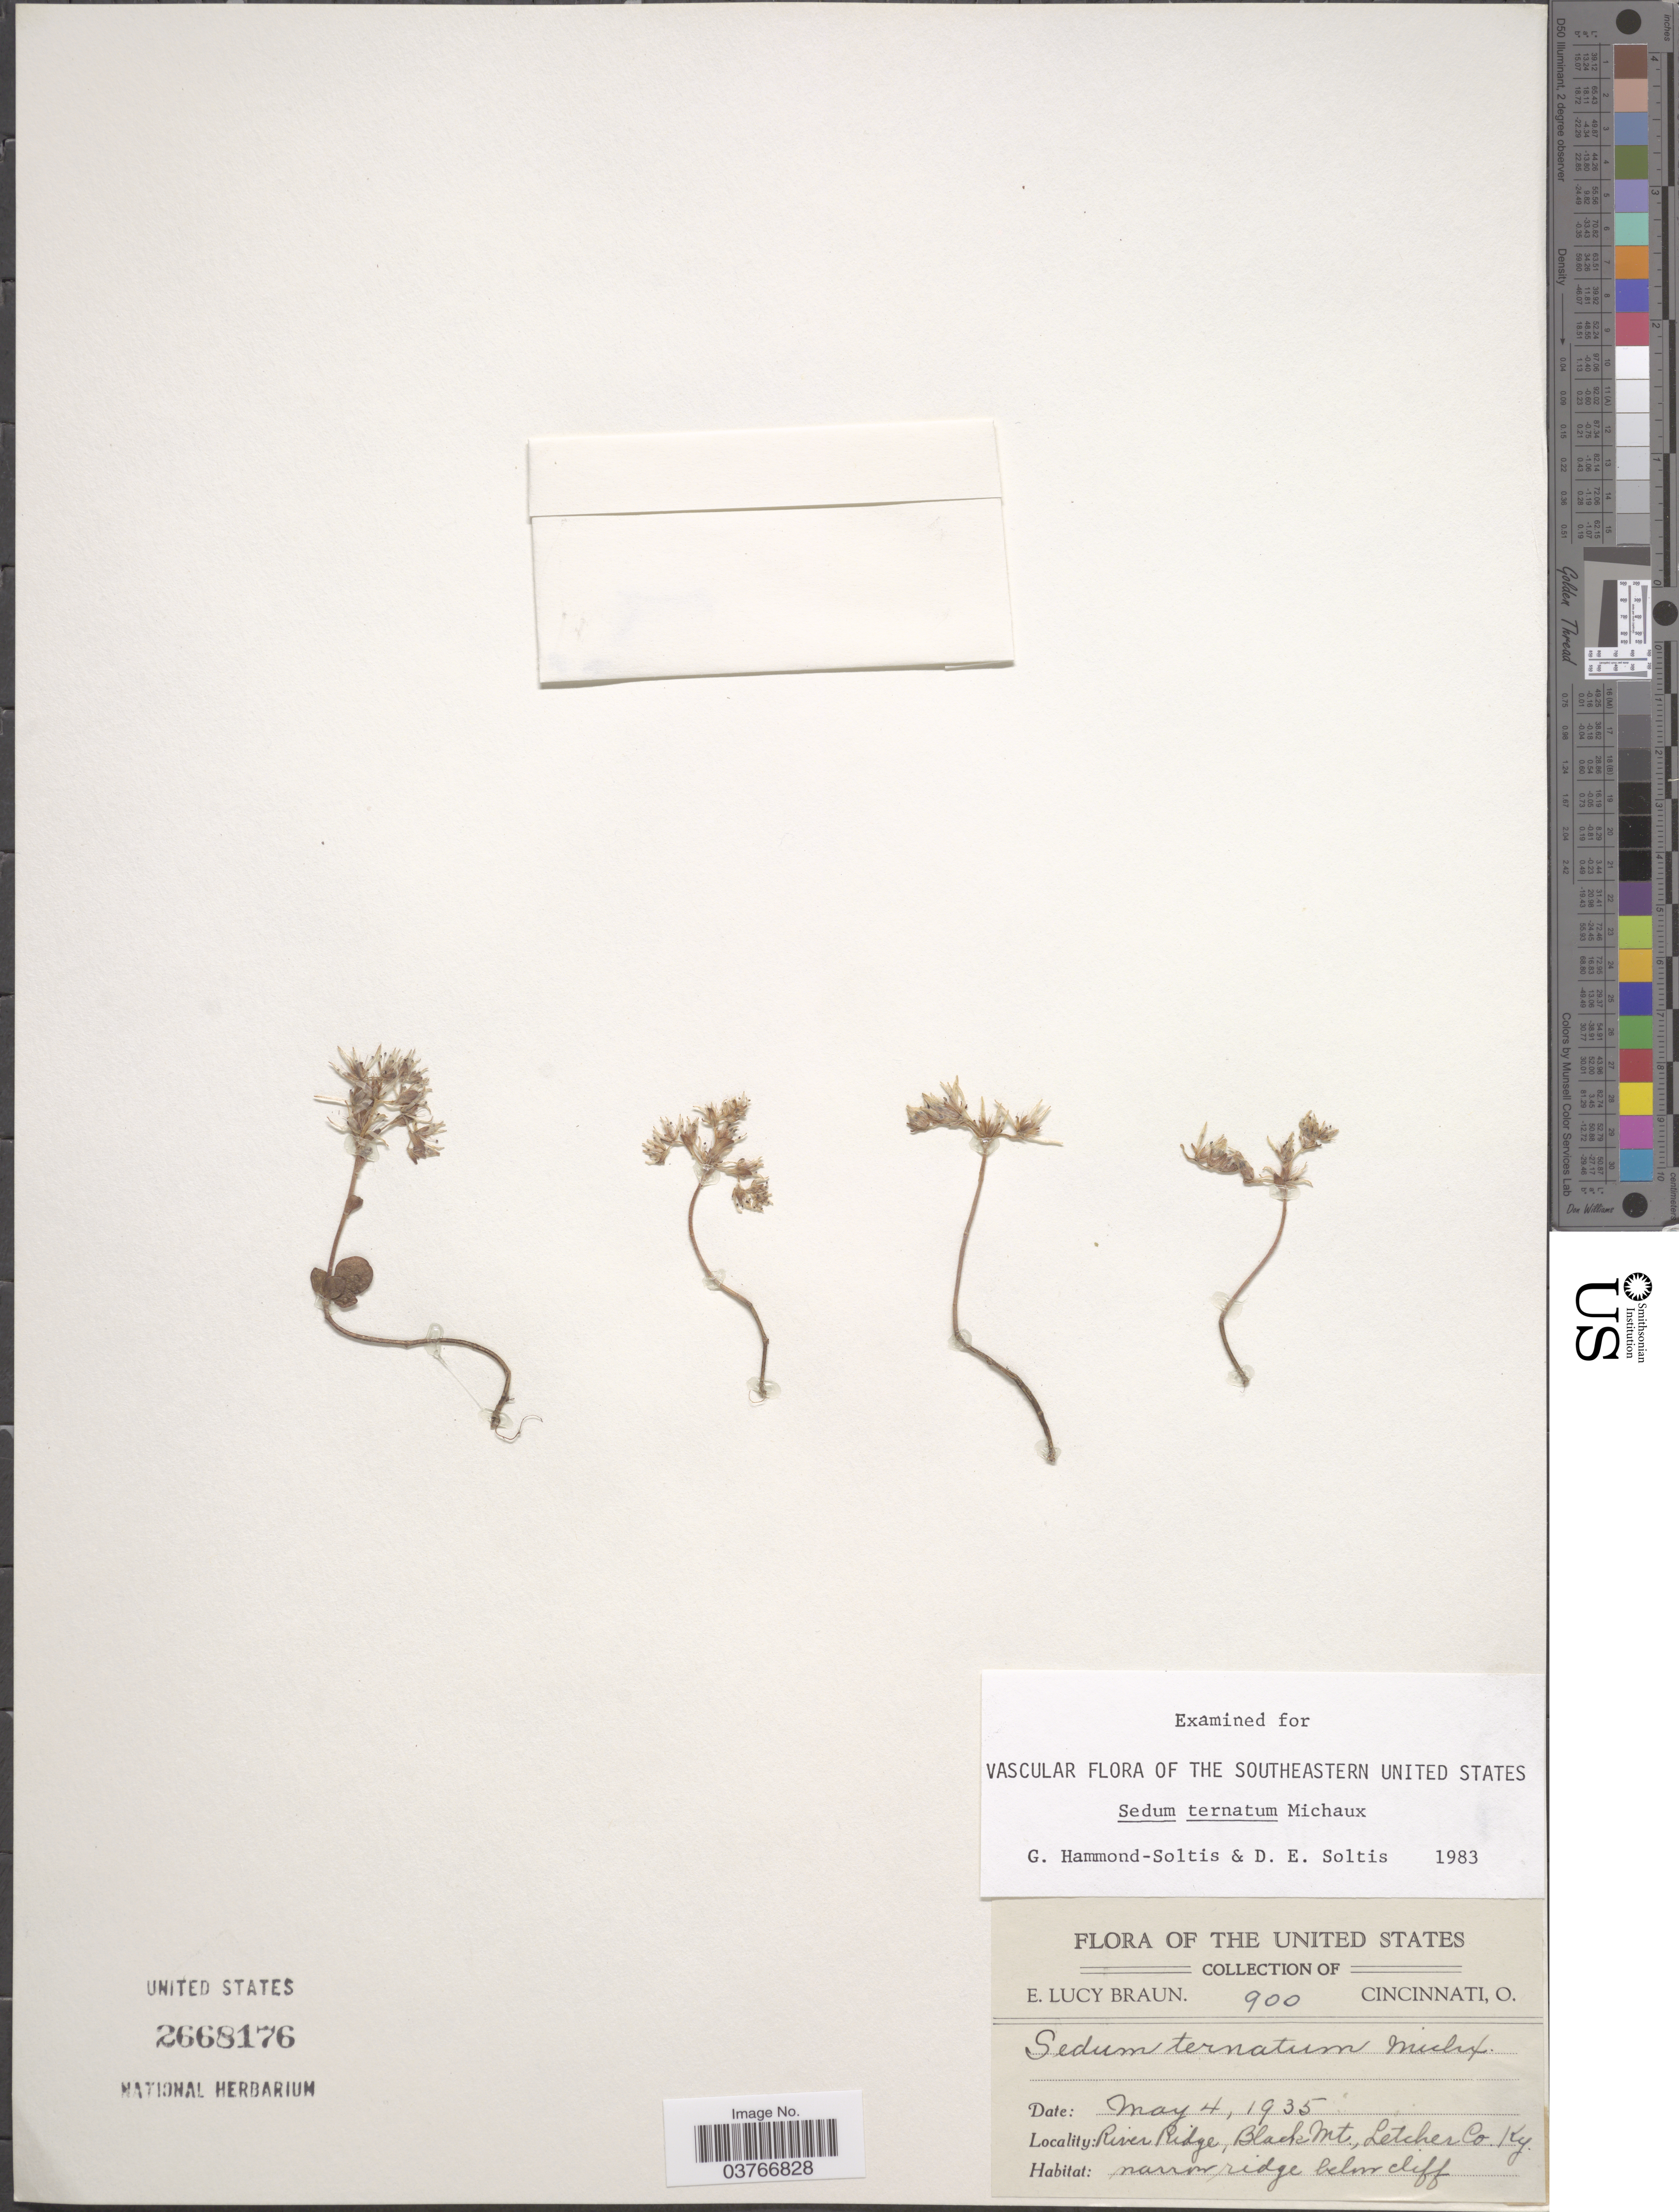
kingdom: Plantae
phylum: Tracheophyta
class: Magnoliopsida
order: Saxifragales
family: Crassulaceae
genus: Sedum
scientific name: Sedum ternatum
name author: Michx.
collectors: E. L. Braun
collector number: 900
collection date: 1935-05-04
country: United States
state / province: Kentucky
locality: River Ridge, Black Mt., Letcher Co.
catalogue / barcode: US 2668176